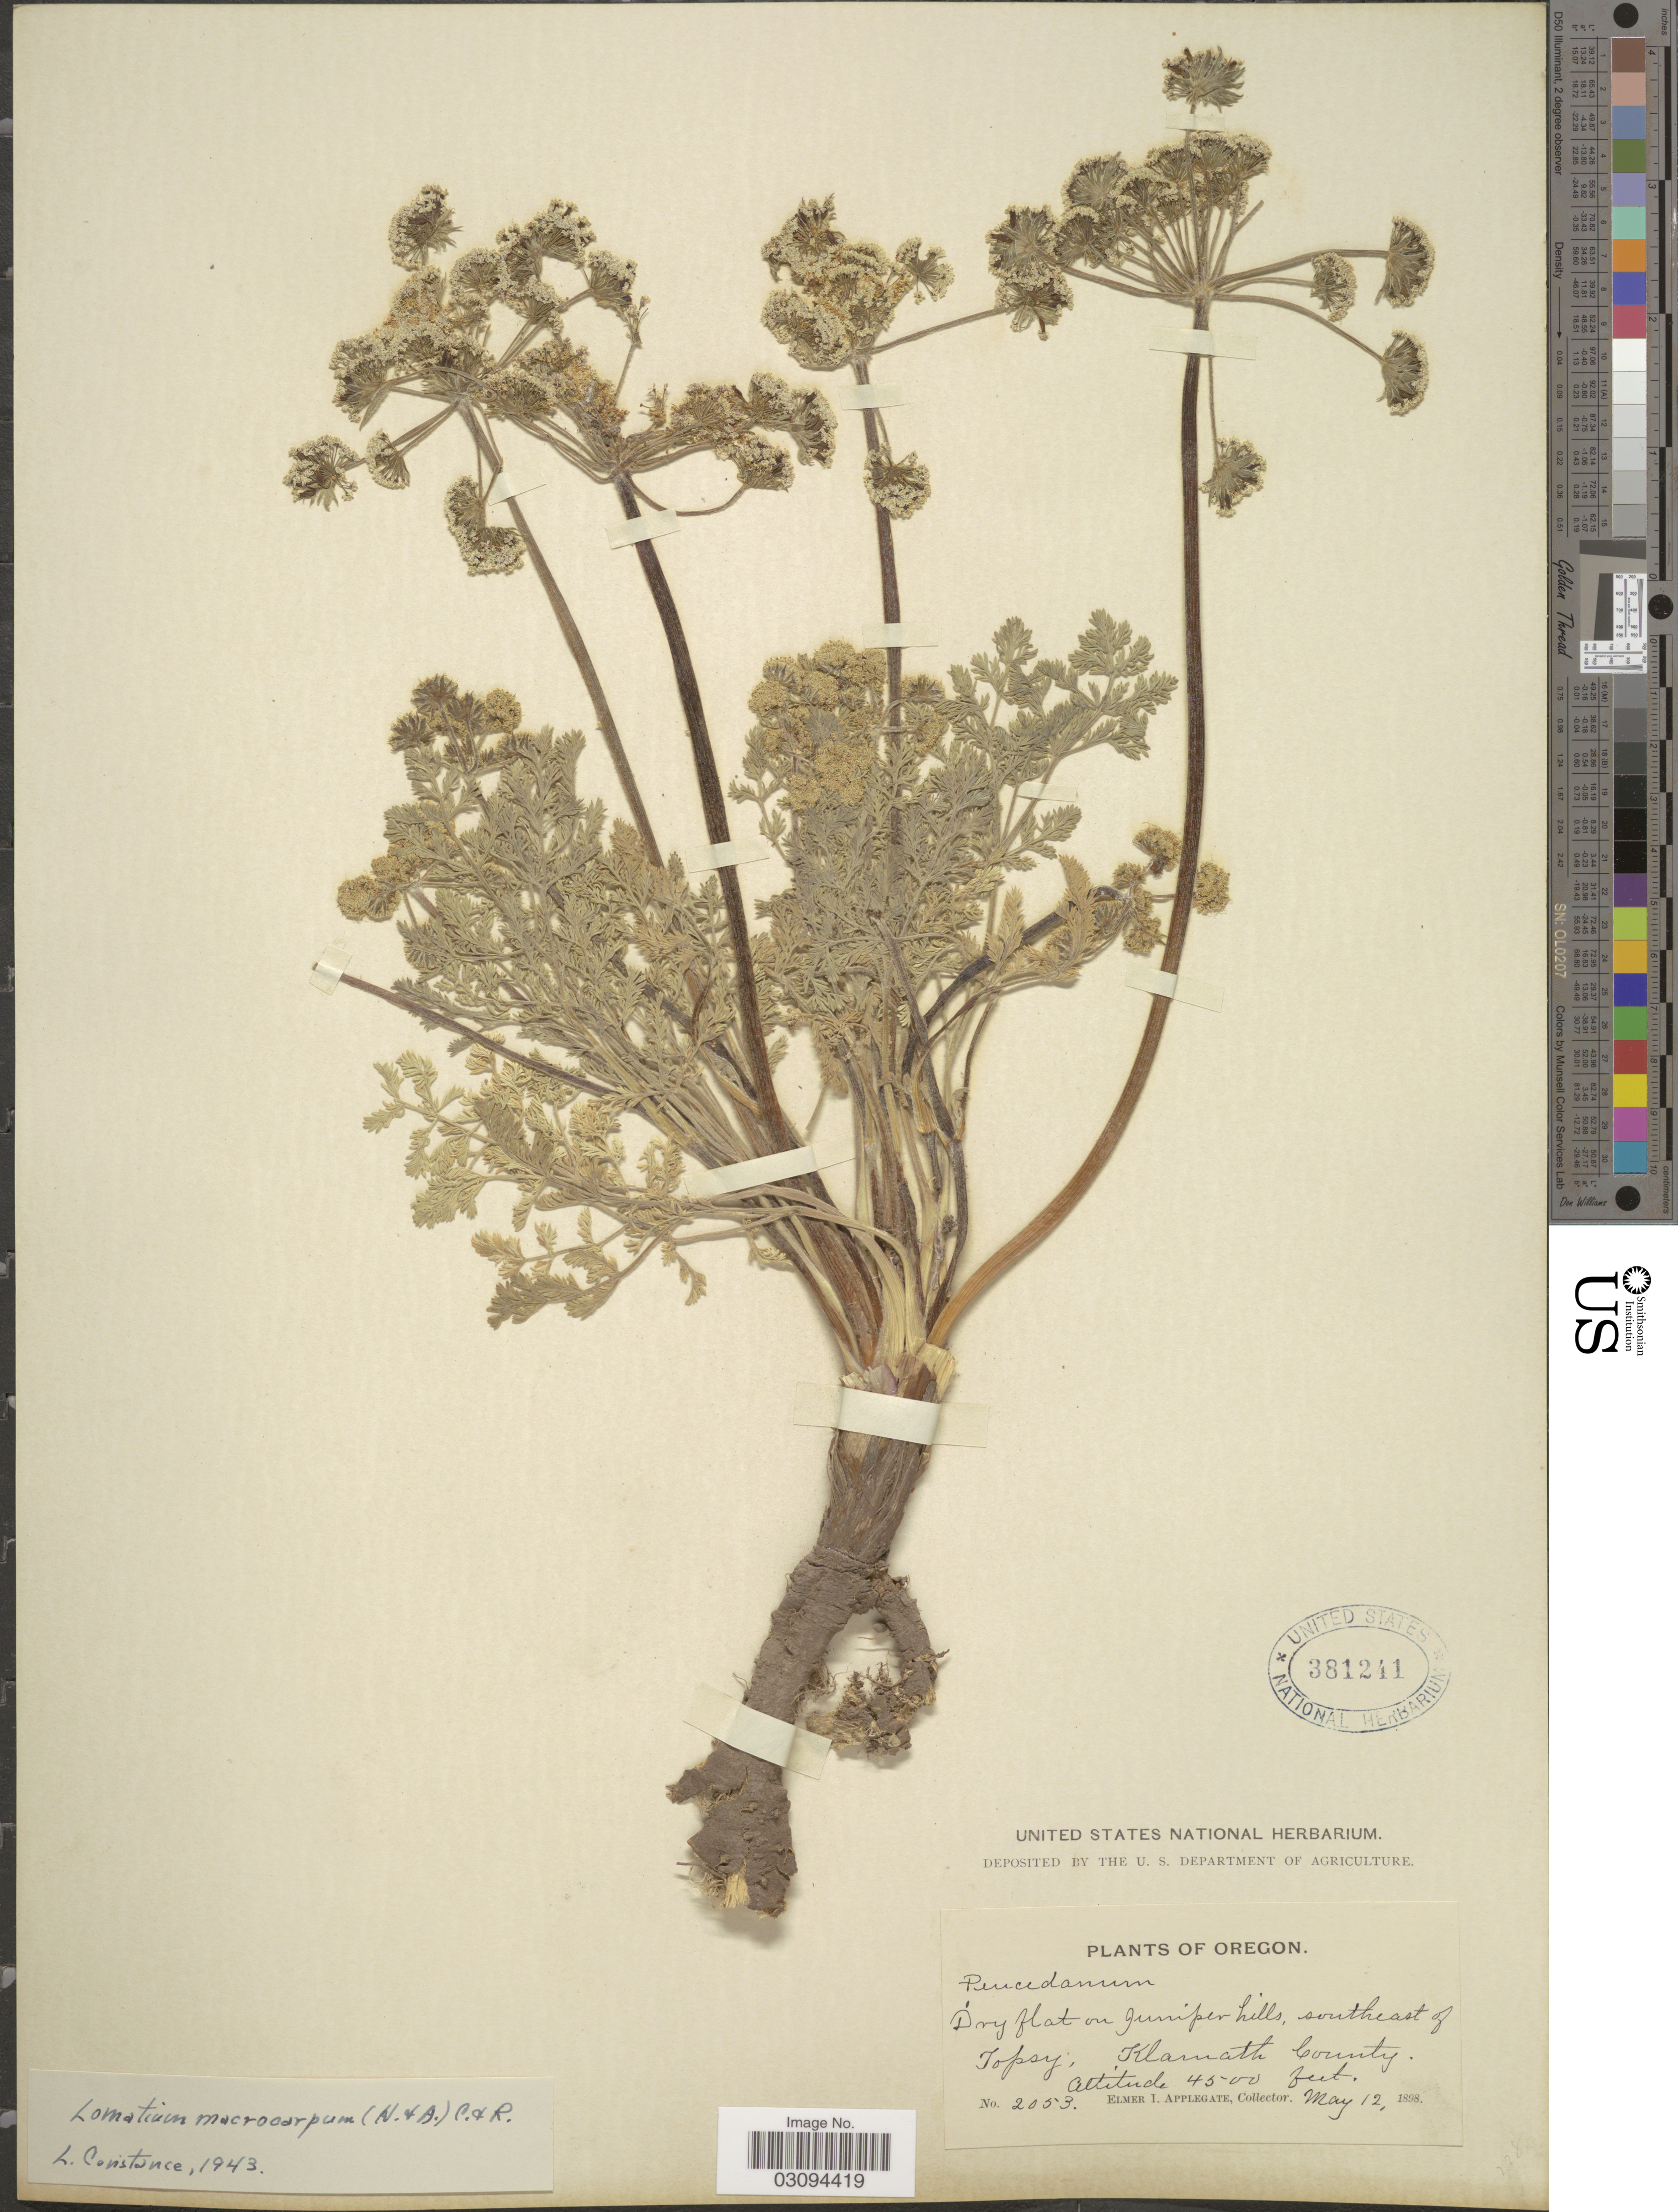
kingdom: Plantae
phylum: Tracheophyta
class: Magnoliopsida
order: Apiales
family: Apiaceae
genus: Lomatium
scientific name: Lomatium macrocarpum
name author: (Hook. et al.) J.M. Coult. & Rose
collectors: E. I. Applegate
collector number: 2053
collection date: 1898-05-12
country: United States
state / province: Oregon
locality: Dry flat on Juniper hills, southeast of Topsy, Klamath County.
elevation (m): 1372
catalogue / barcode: US 381241